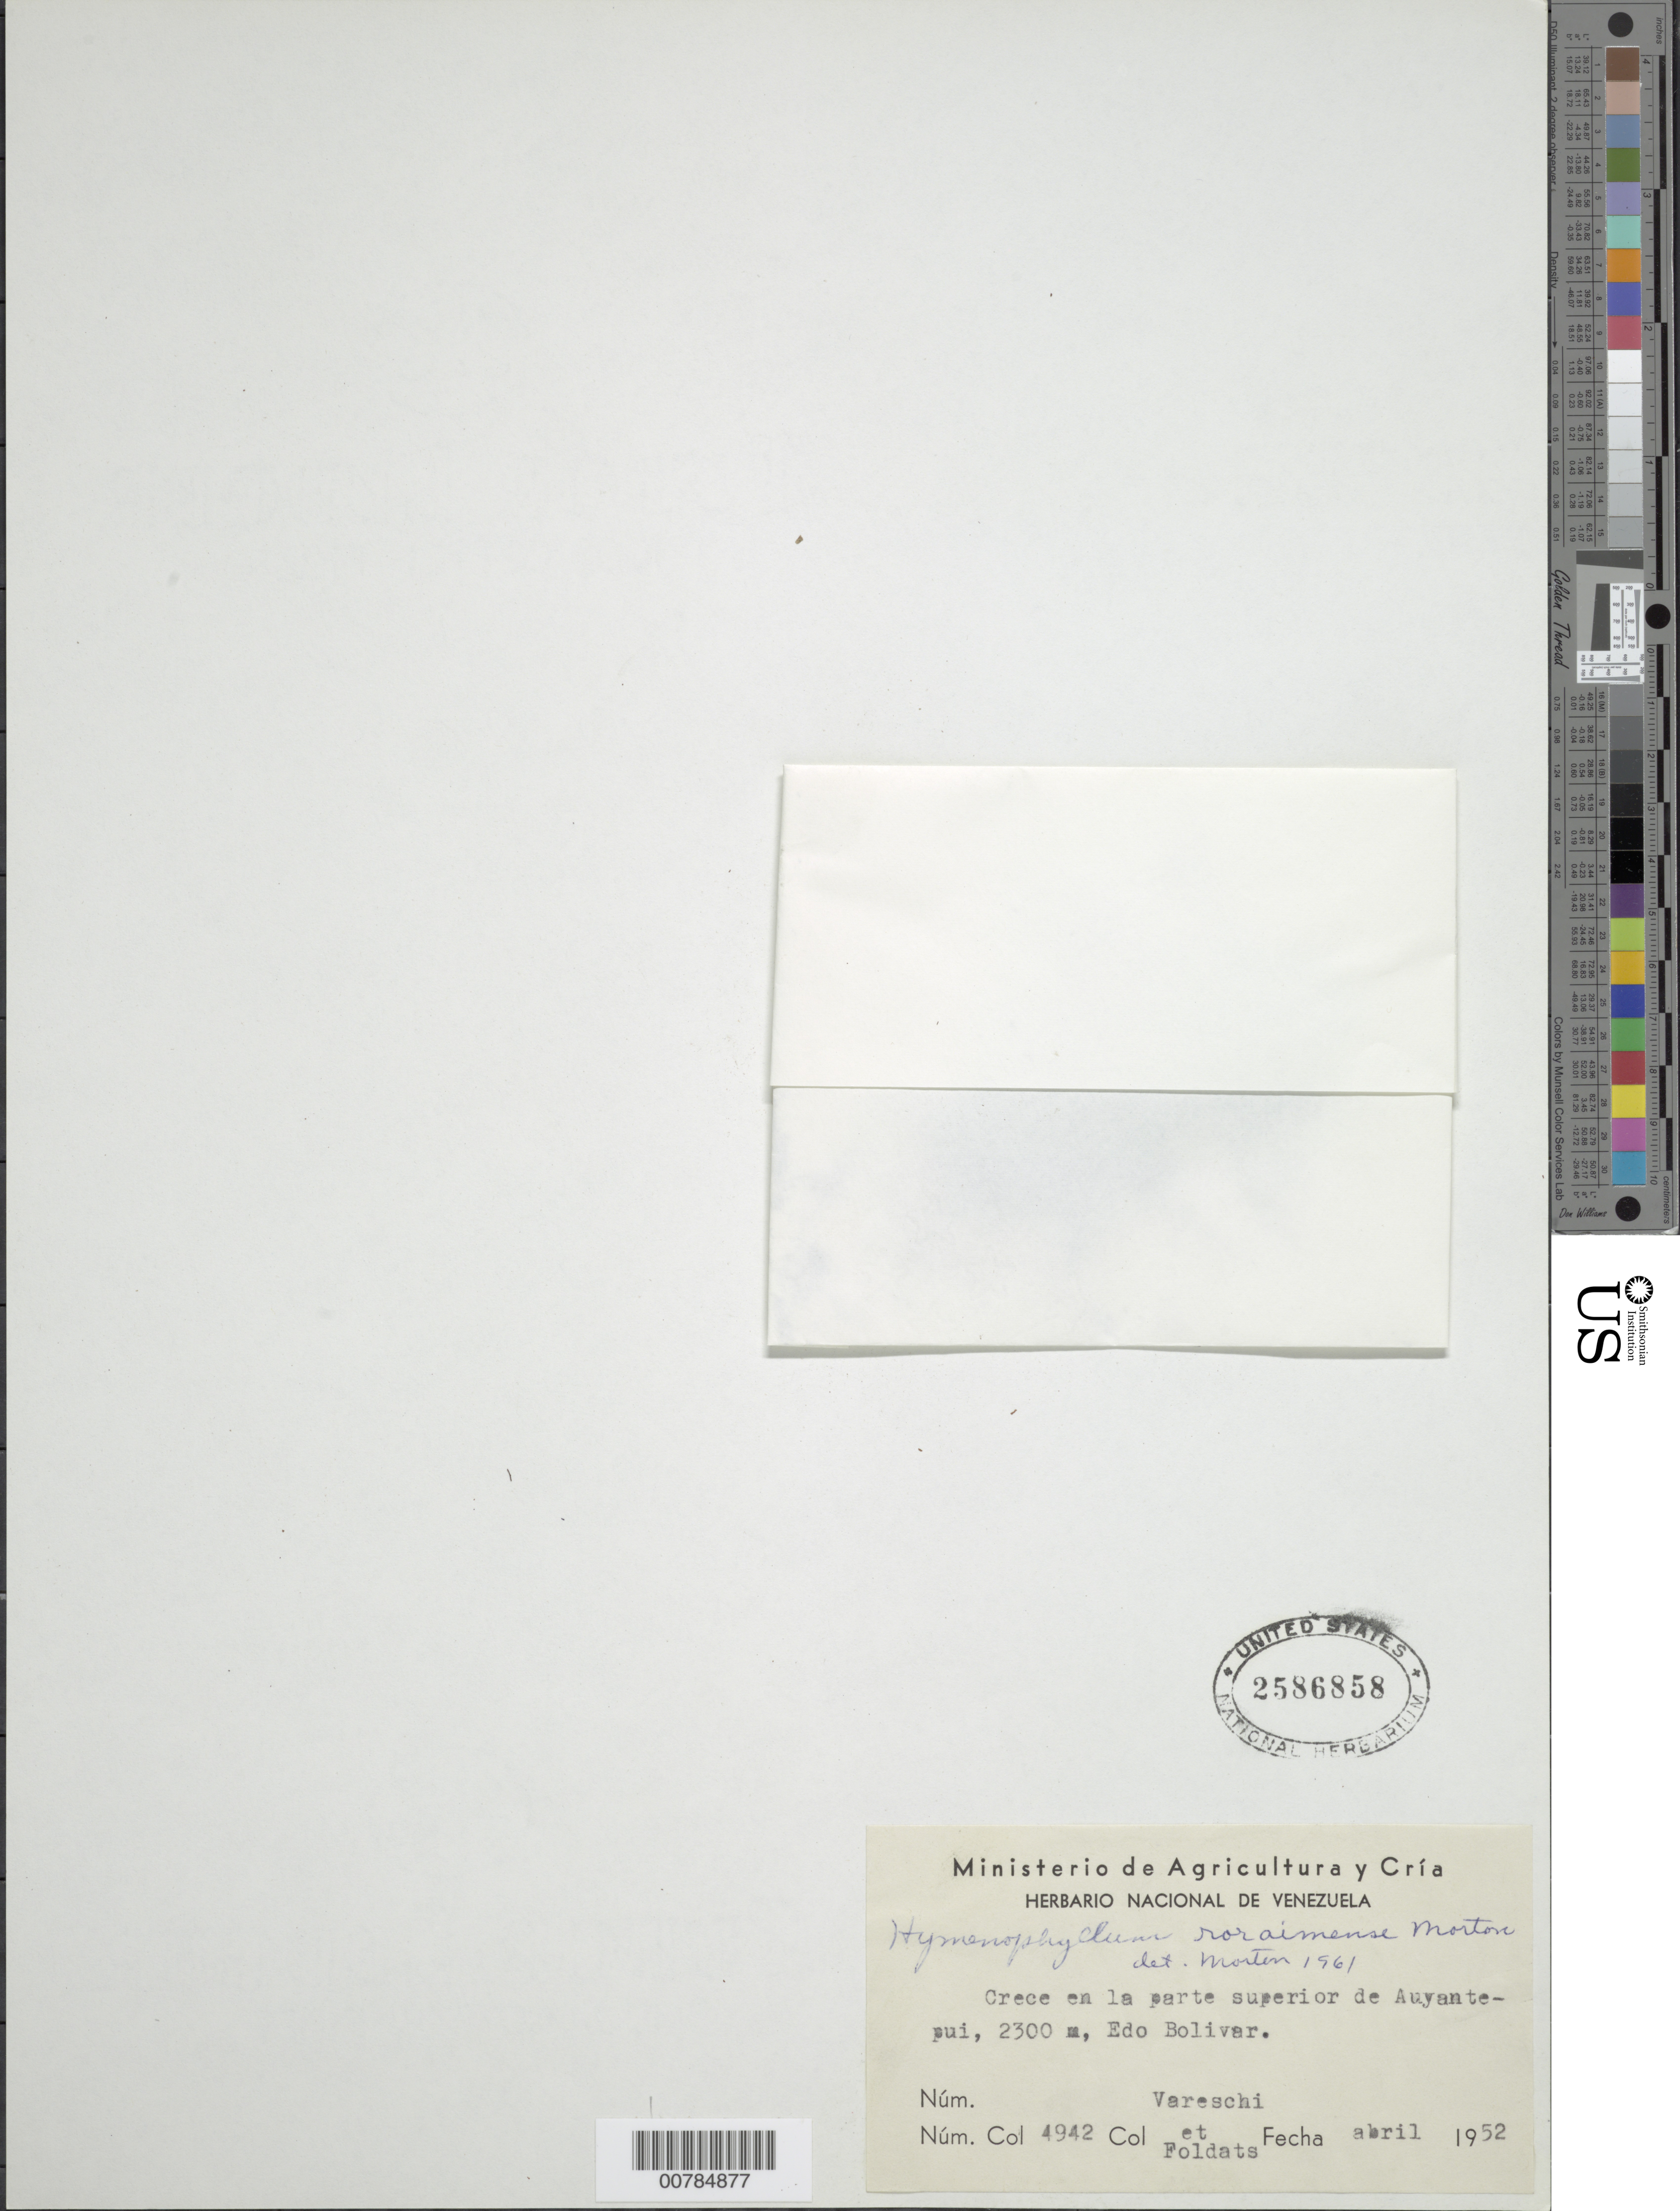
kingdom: Plantae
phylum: Tracheophyta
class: Polypodiopsida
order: Hymenophyllales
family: Hymenophyllaceae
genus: Hymenophyllum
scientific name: Hymenophyllum roraimense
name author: C.V. Morton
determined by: Morton, C. V.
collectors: V. Vareschi & E. Foldats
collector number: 4942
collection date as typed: Apr-56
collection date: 1956-04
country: Venezuela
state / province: Bolívar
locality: Auyan-tepuí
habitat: Crece en la parte superior de tepui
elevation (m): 2300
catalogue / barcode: US 2586858